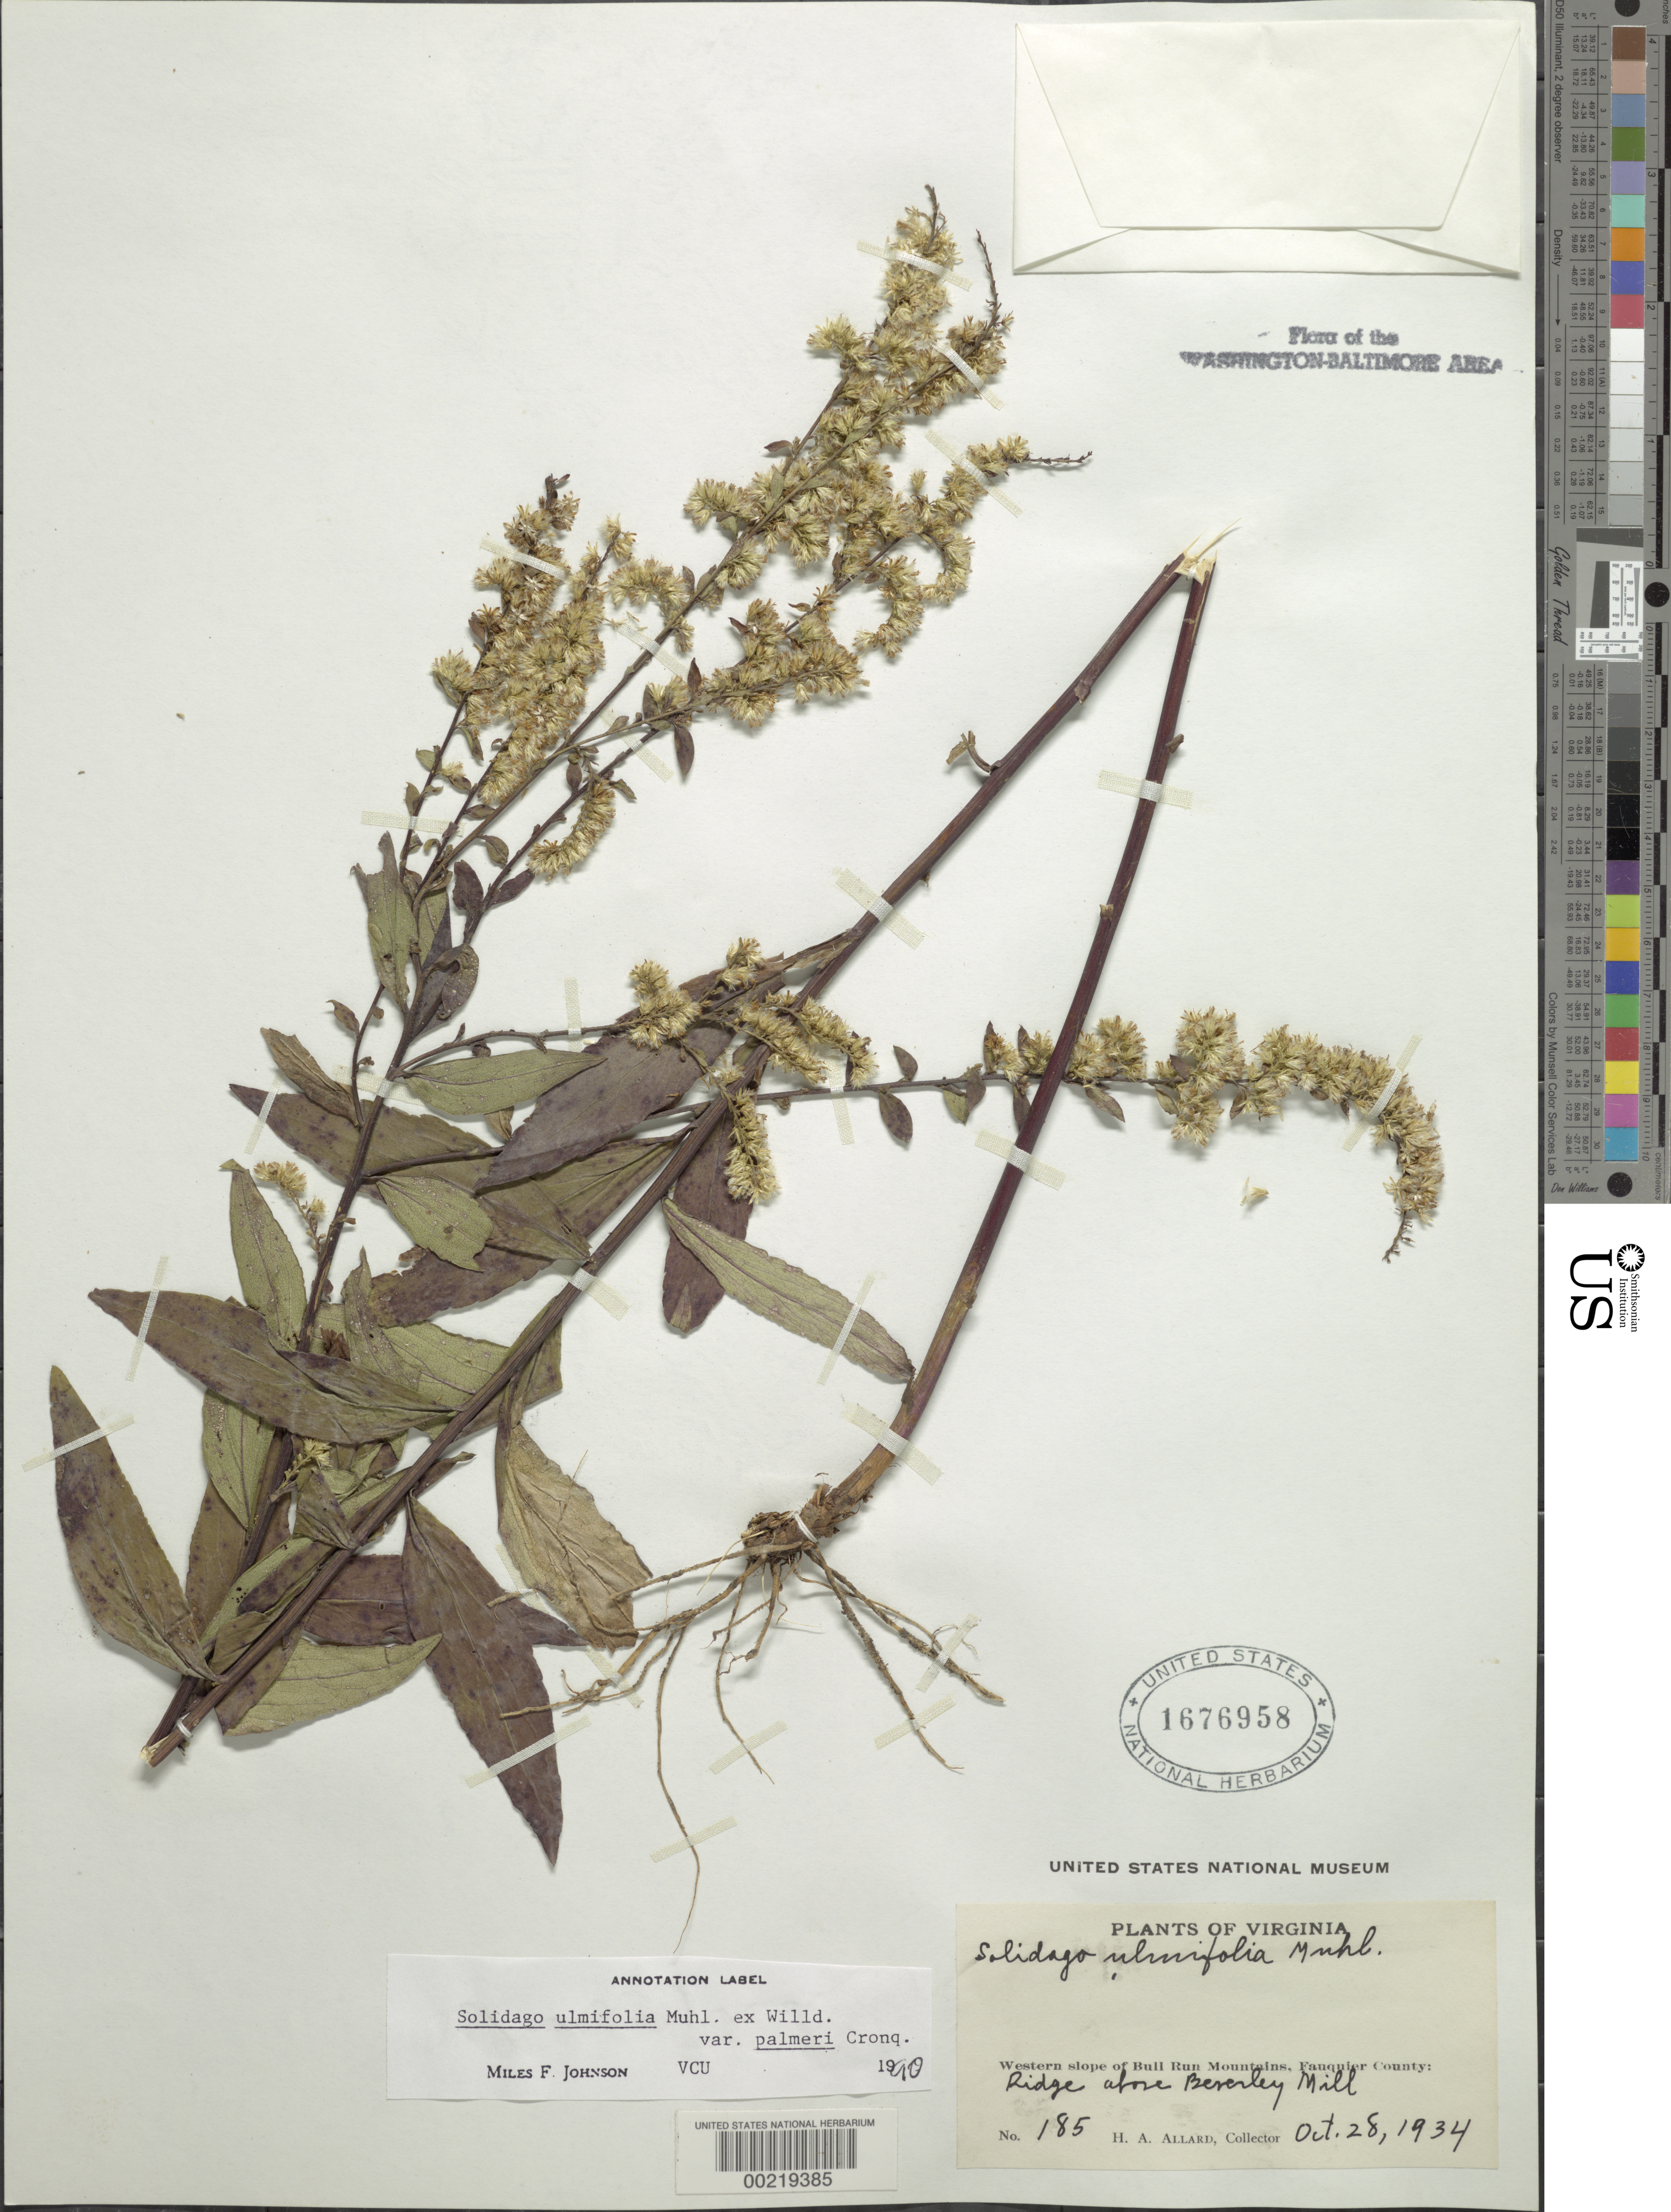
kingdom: Plantae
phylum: Tracheophyta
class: Magnoliopsida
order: Asterales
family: Asteraceae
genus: Solidago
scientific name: Solidago ulmifolia var. palmeri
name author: Mill.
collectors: H. A. Allard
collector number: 185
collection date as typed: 28 Oct 1934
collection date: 1934-10-28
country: United States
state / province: Virginia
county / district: Fauquier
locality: Above Beverley Mill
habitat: Ridge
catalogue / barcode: US 1676958